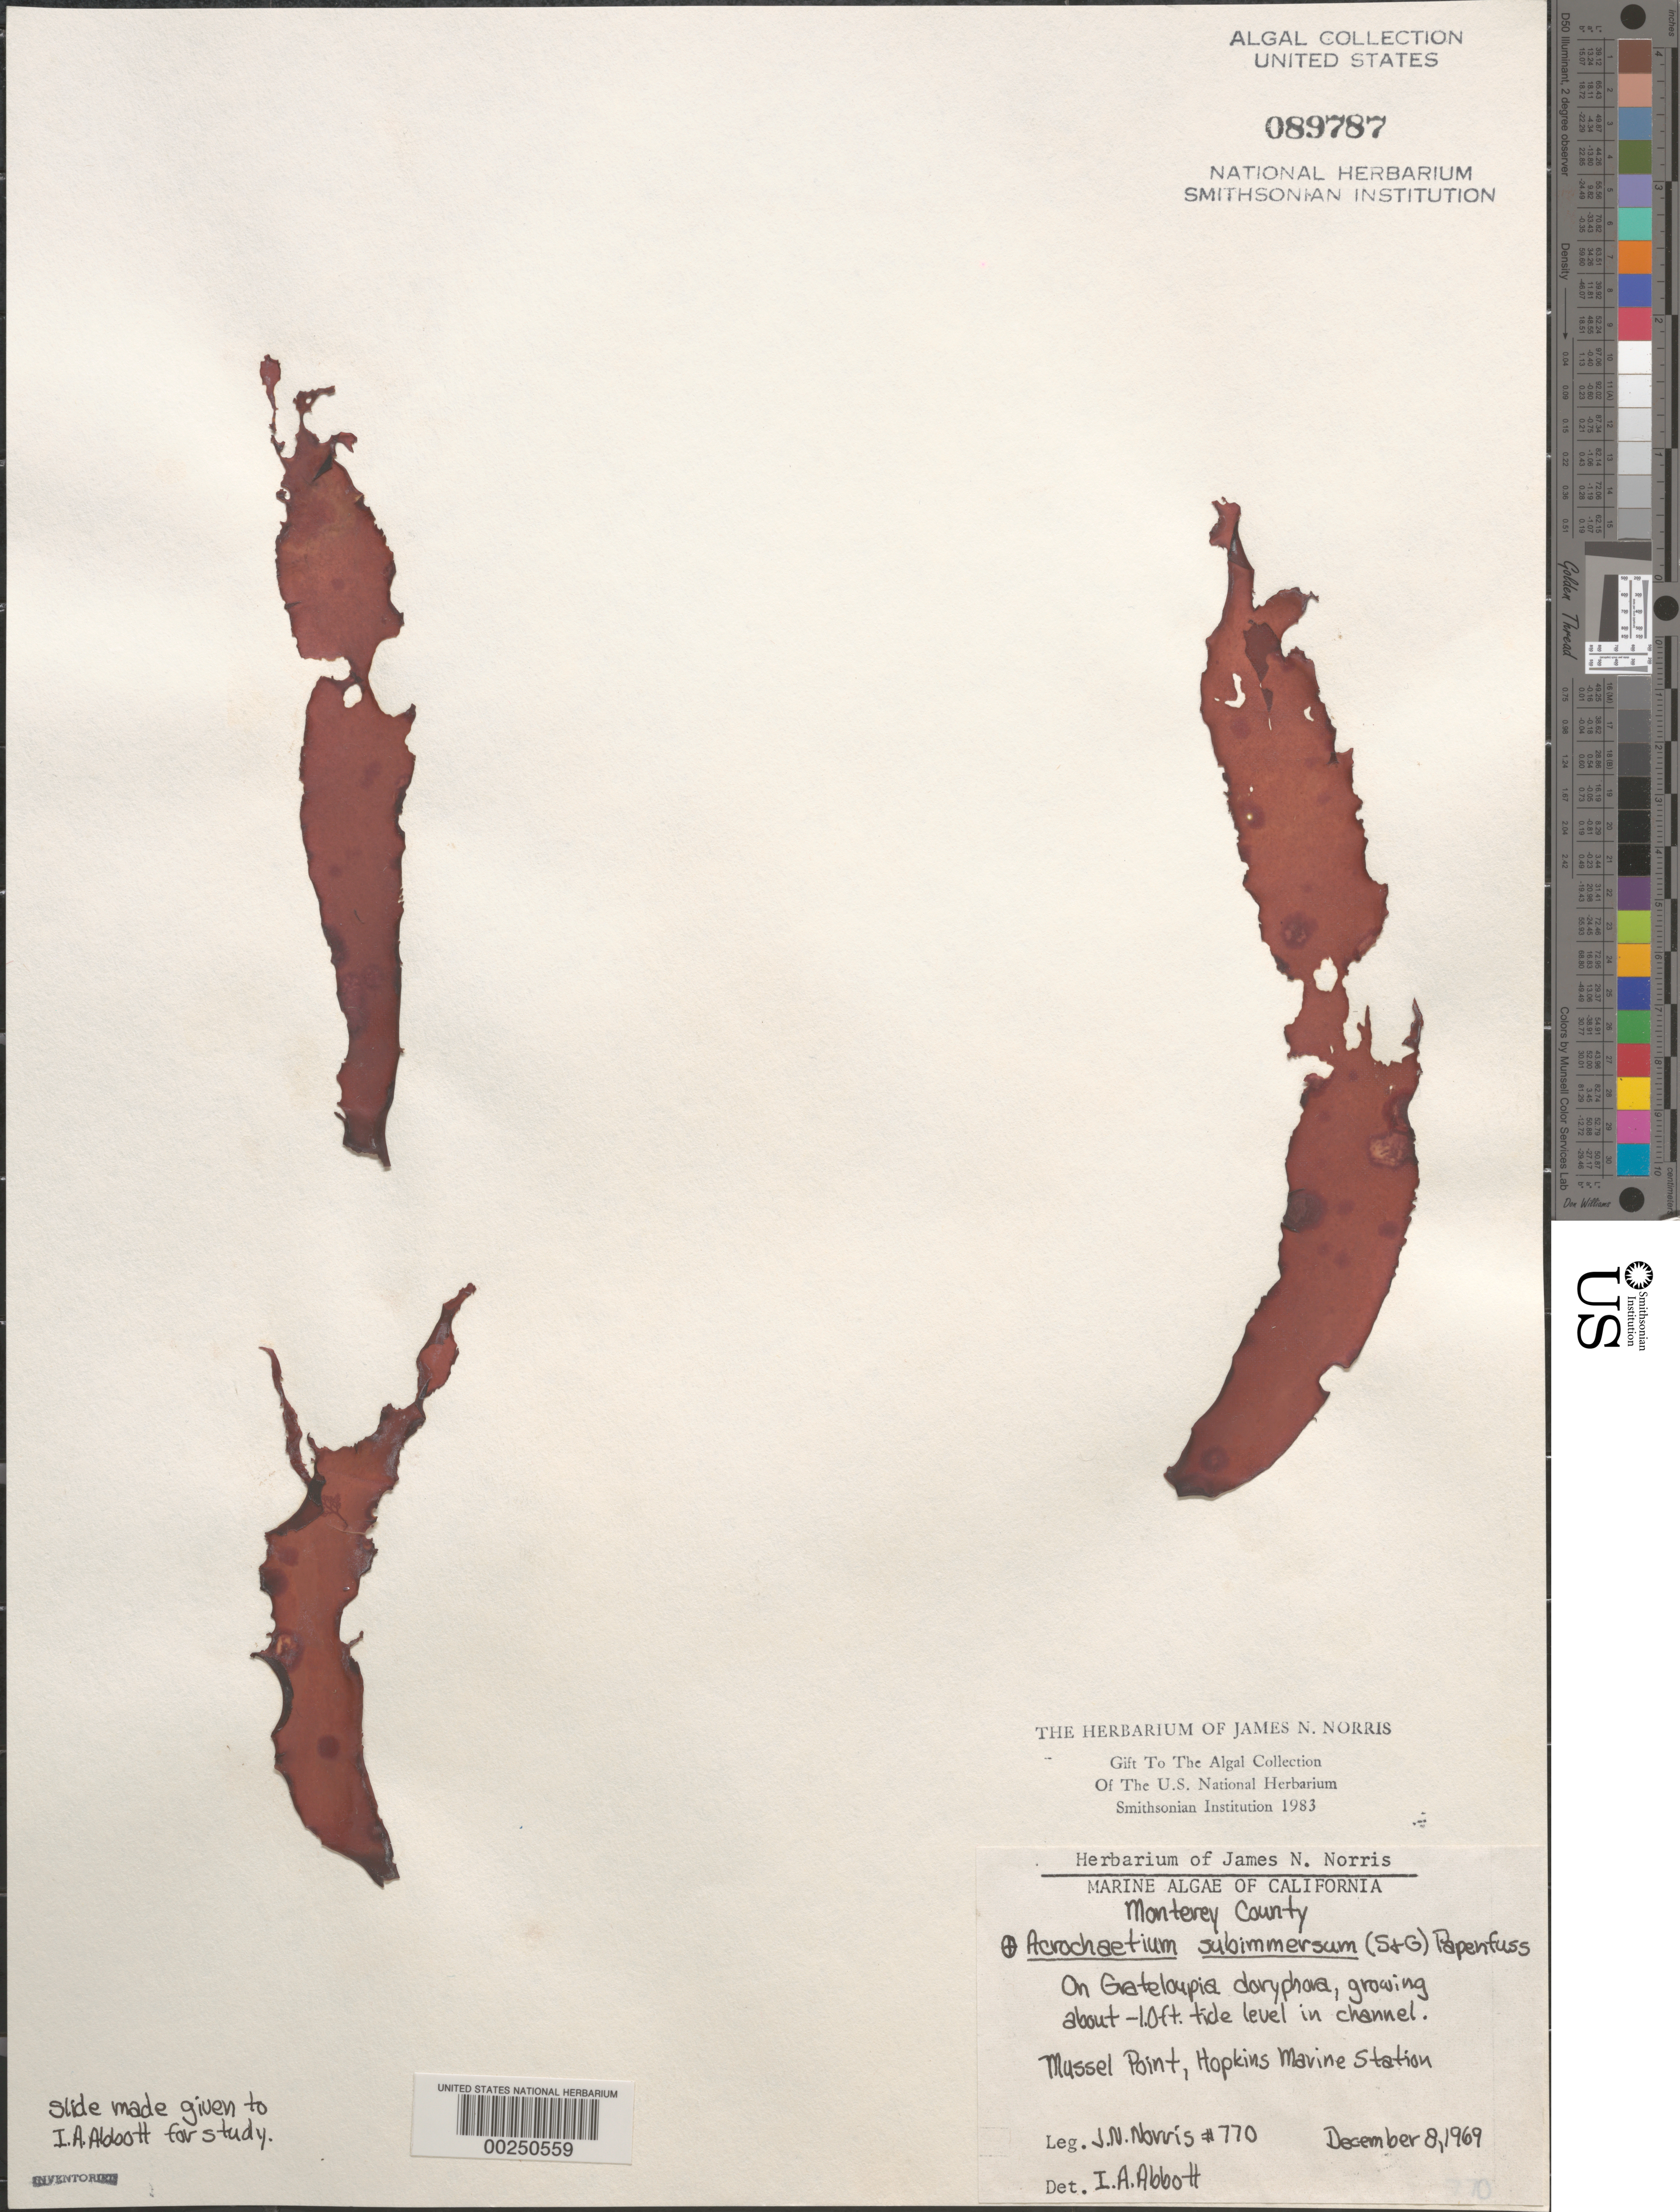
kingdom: Plantae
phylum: Rhodophyta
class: Florideophyceae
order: Palmariales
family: Rhodophysemataceae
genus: Rhodonematella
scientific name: Rhodonematella subimmersa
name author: (Setchell & N.L. Gardner) S.L. Clayden & G.W. Saunders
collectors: J. N. Norris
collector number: JN-770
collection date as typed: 08 Dec 1969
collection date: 1969-12-08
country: United States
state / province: California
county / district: Monterey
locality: Mussel Point, Hopkins Marine Station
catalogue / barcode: US 89787